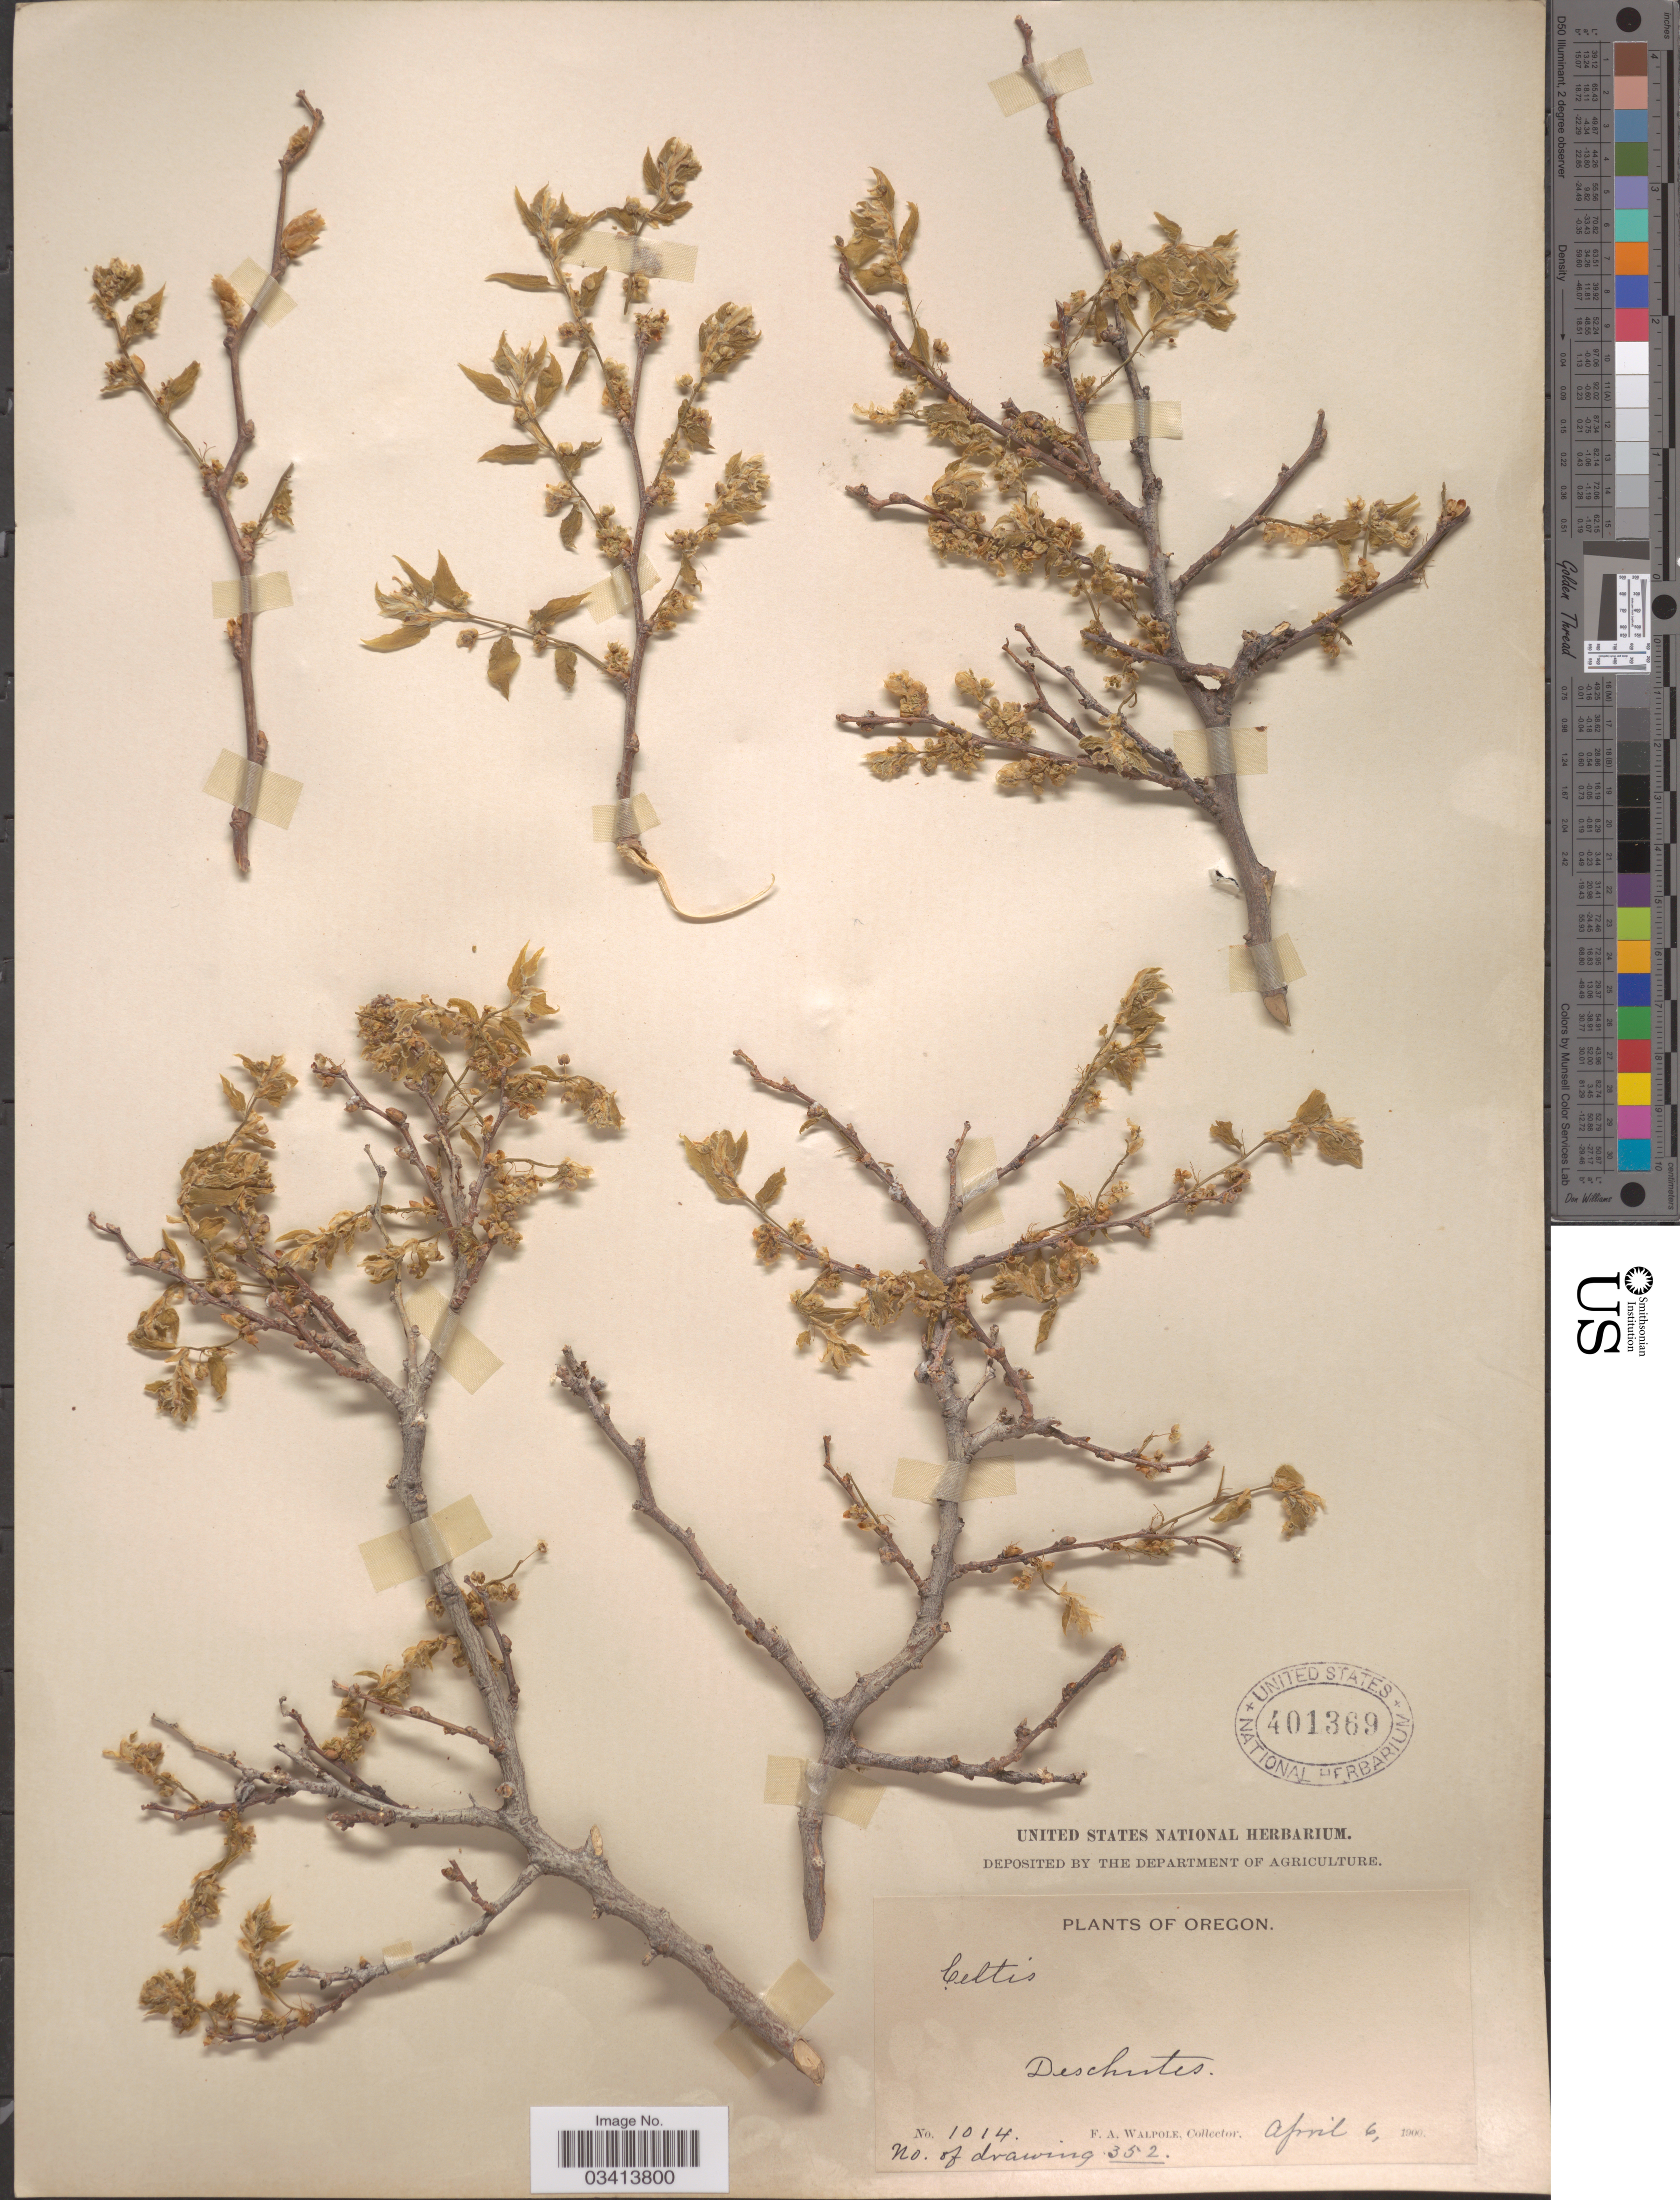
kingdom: Plantae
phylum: Tracheophyta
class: Magnoliopsida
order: Rosales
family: Cannabaceae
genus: Celtis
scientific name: Celtis laevigata var. reticulata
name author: (Torr.) L.D. Benson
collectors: F. Walpole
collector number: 1014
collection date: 1900-04-06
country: United States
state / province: Oregon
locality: Deschutes.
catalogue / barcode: US 401369